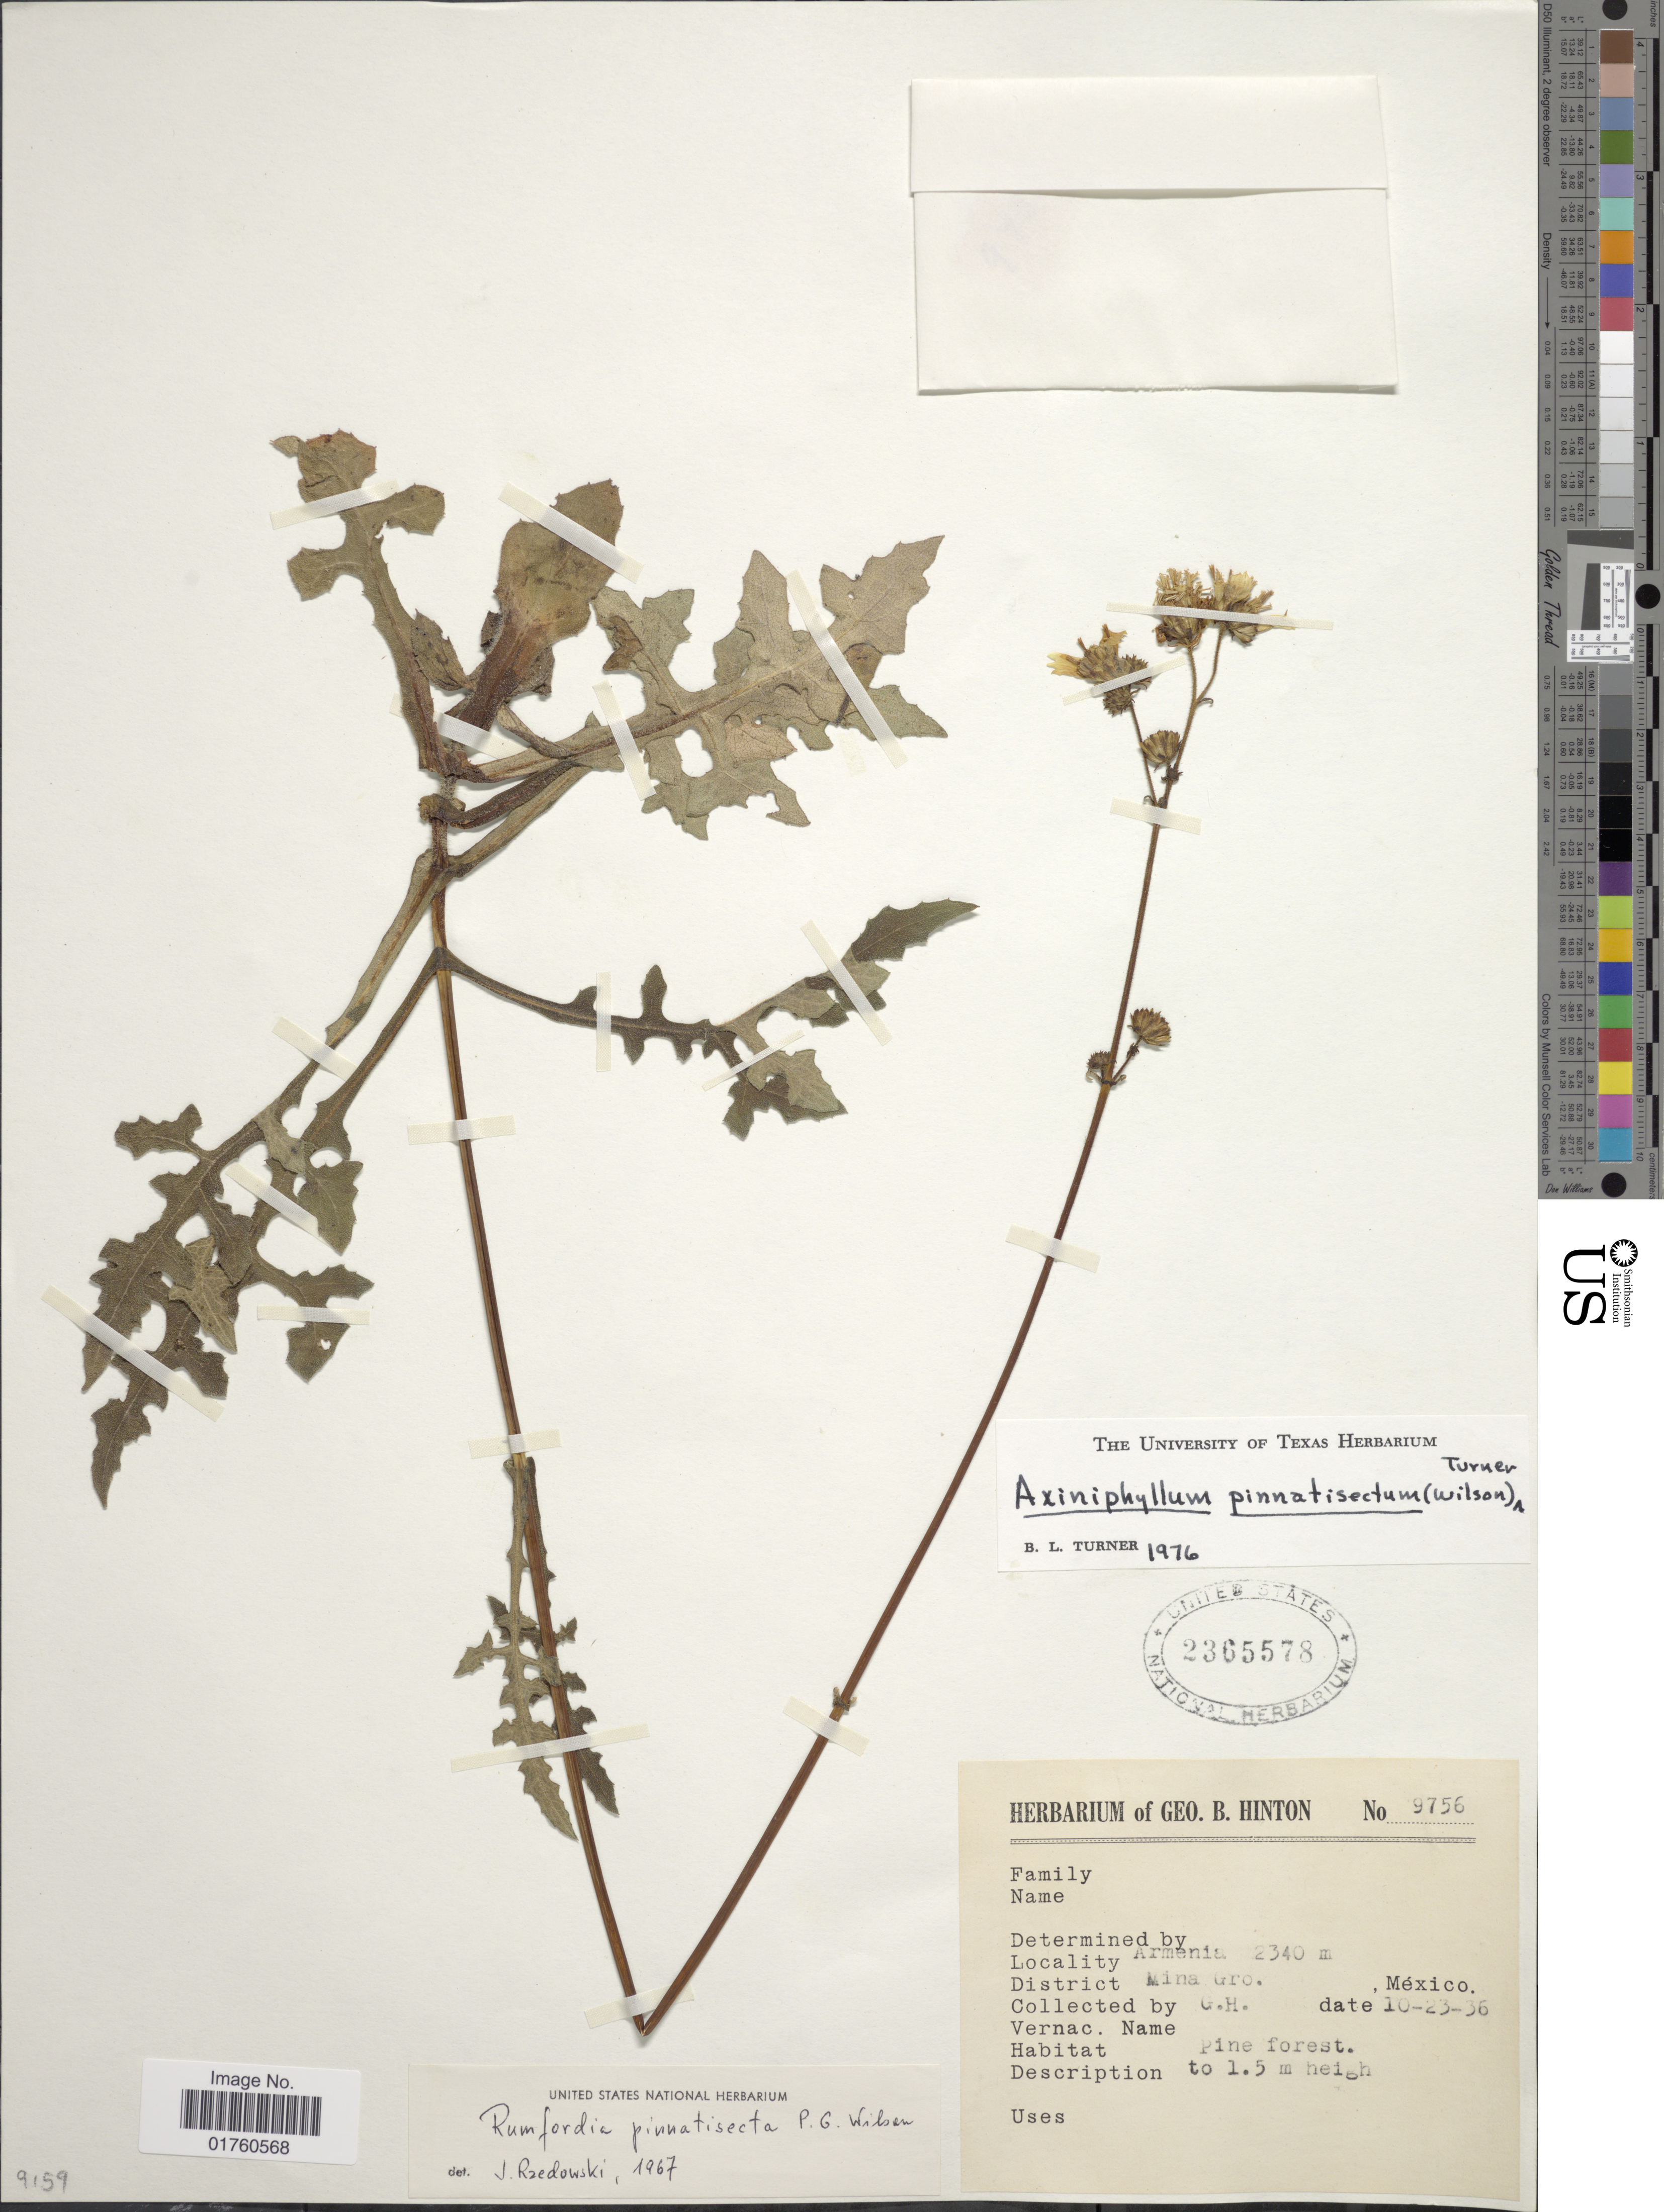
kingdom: Plantae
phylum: Tracheophyta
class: Magnoliopsida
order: Asterales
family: Asteraceae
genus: Axiniphyllum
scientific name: Axiniphyllum pinnatisecta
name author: (Wilson) B.L. Turner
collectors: G. B. Hinton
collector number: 9756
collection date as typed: Transcribed d/m/y: 23/10/36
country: Mexico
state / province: Guerrero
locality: Mina Gro.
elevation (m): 2340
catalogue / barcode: US 2365578